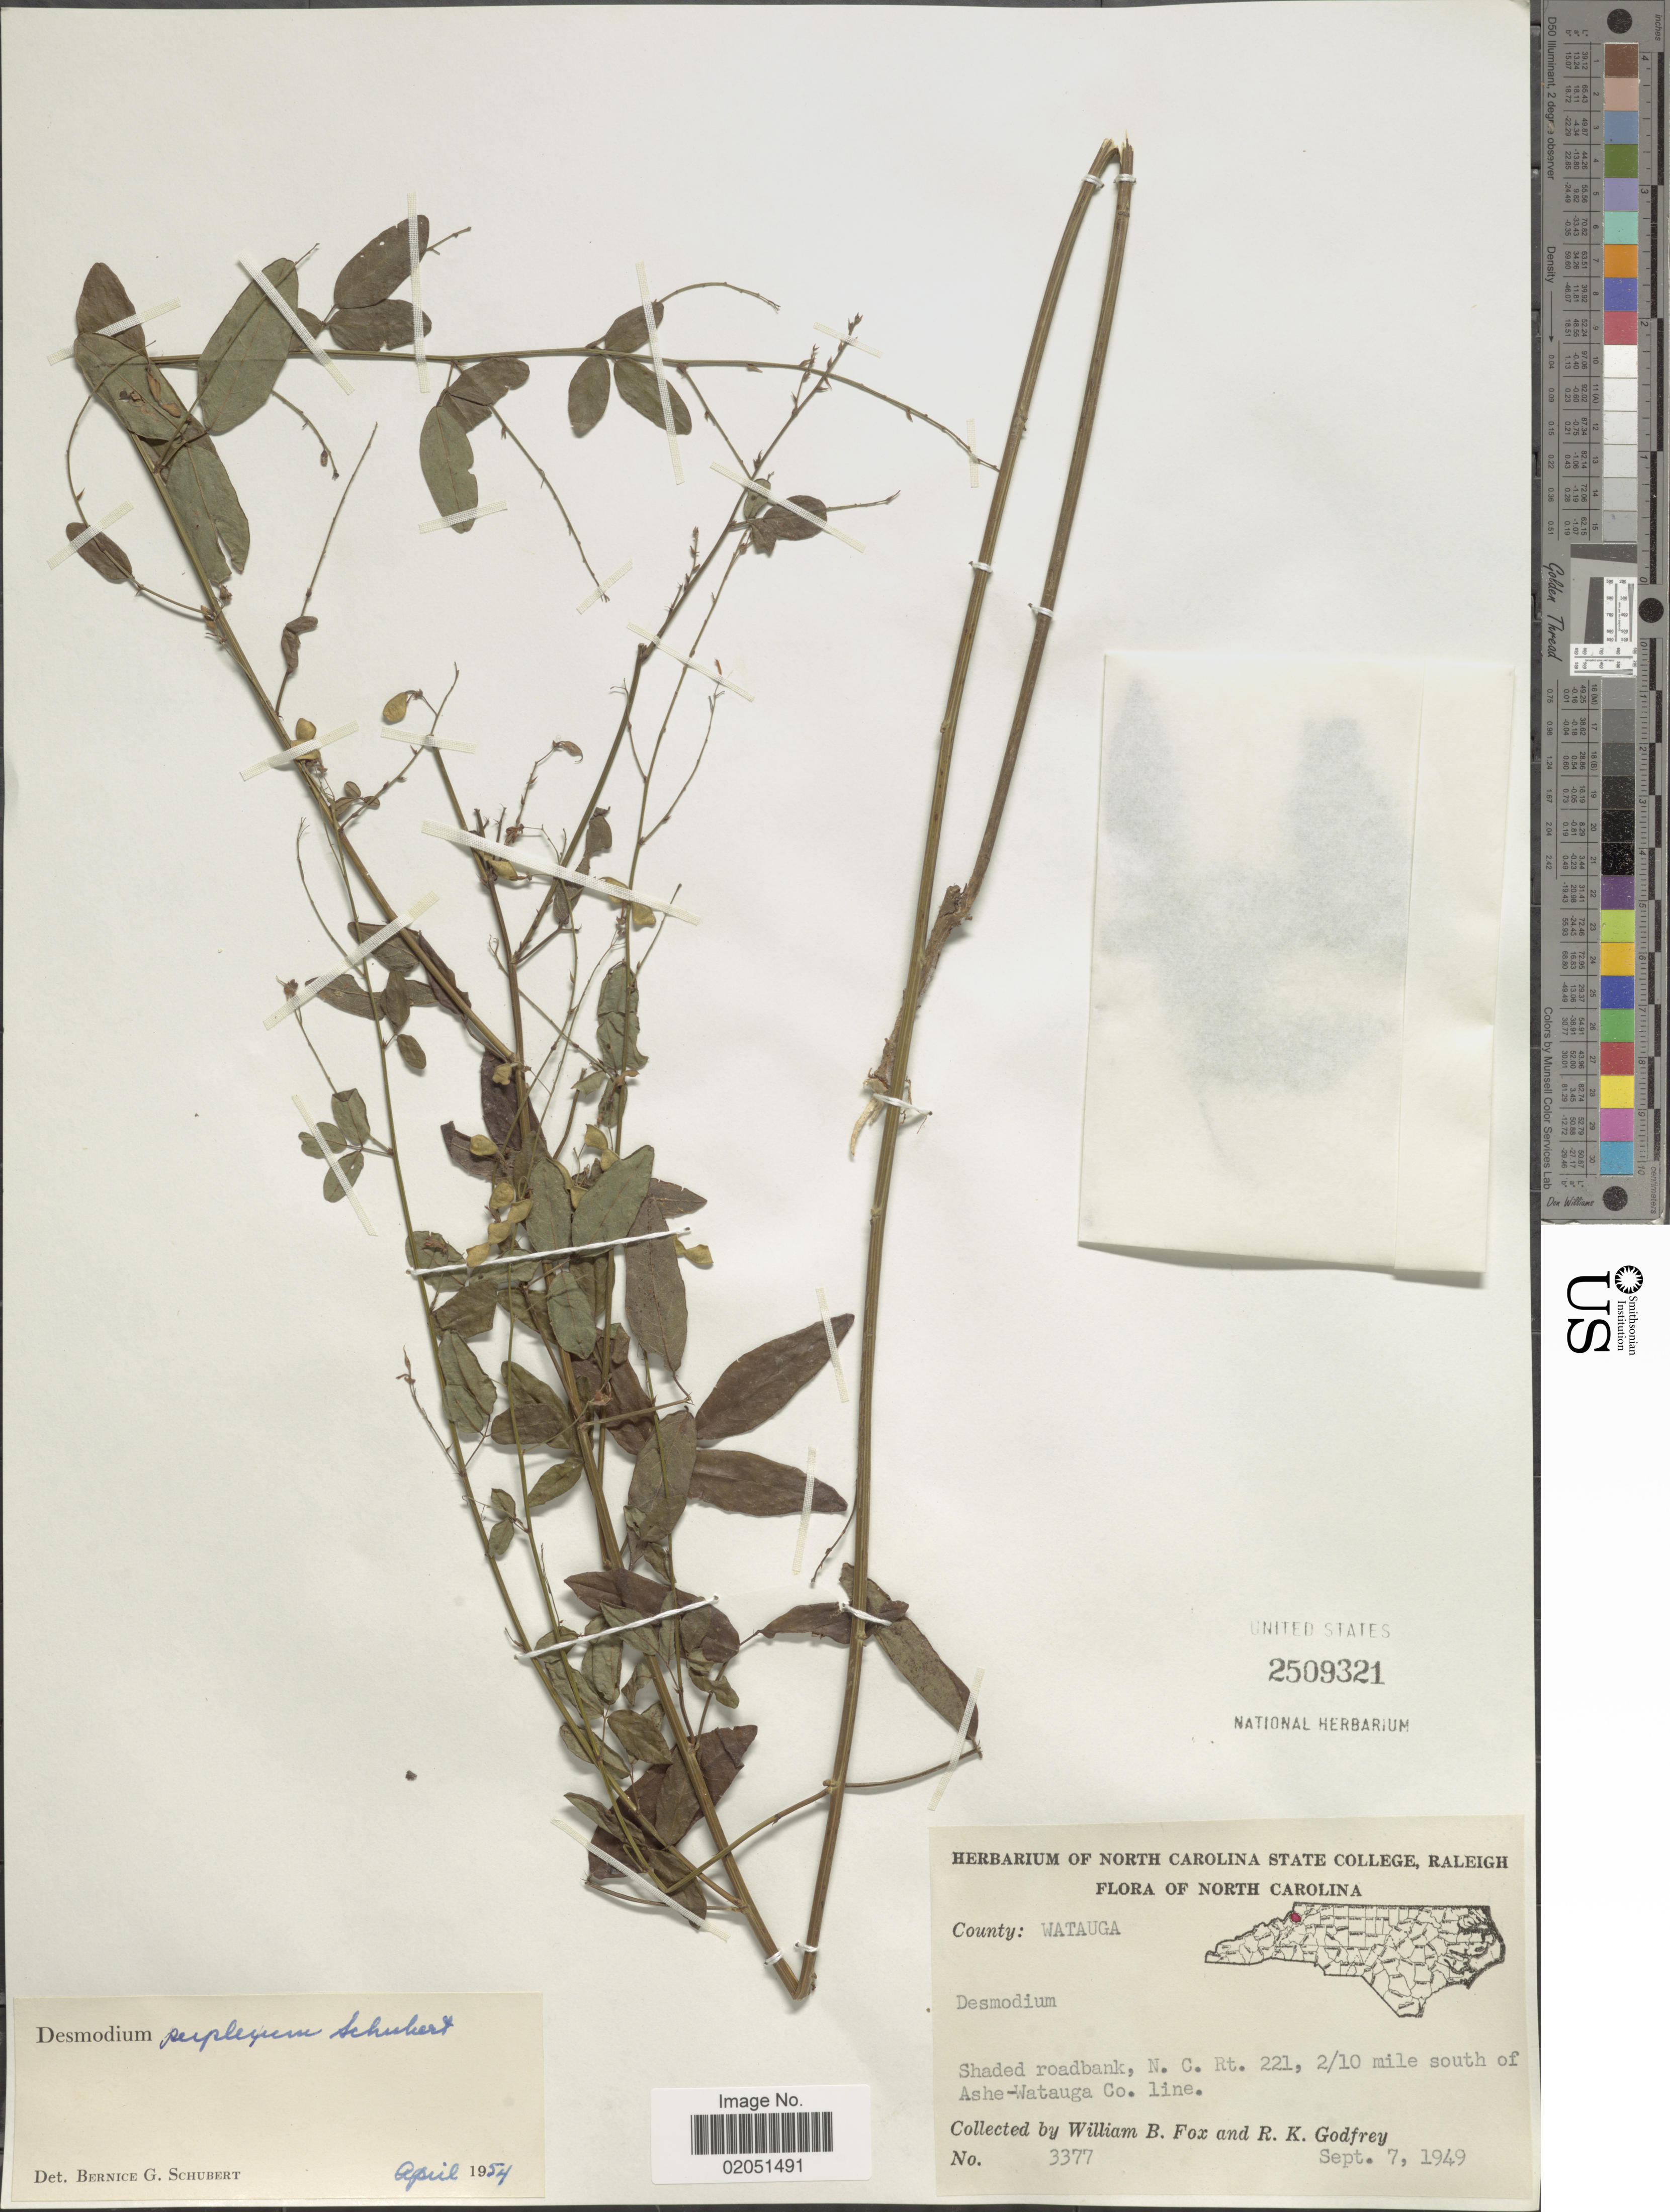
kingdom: Plantae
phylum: Tracheophyta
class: Magnoliopsida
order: Fabales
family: Fabaceae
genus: Desmodium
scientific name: Desmodium perplexum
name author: B.G. Schub.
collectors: W. B. Fox & R. K. Godfrey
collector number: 3377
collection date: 1949-09-07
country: United States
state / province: North Carolina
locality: County: Watauga, shaded roadbank, N.C. Rt. 221, 2/10 mile south of Ashe-Watauga Co.line.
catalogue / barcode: US 2509321